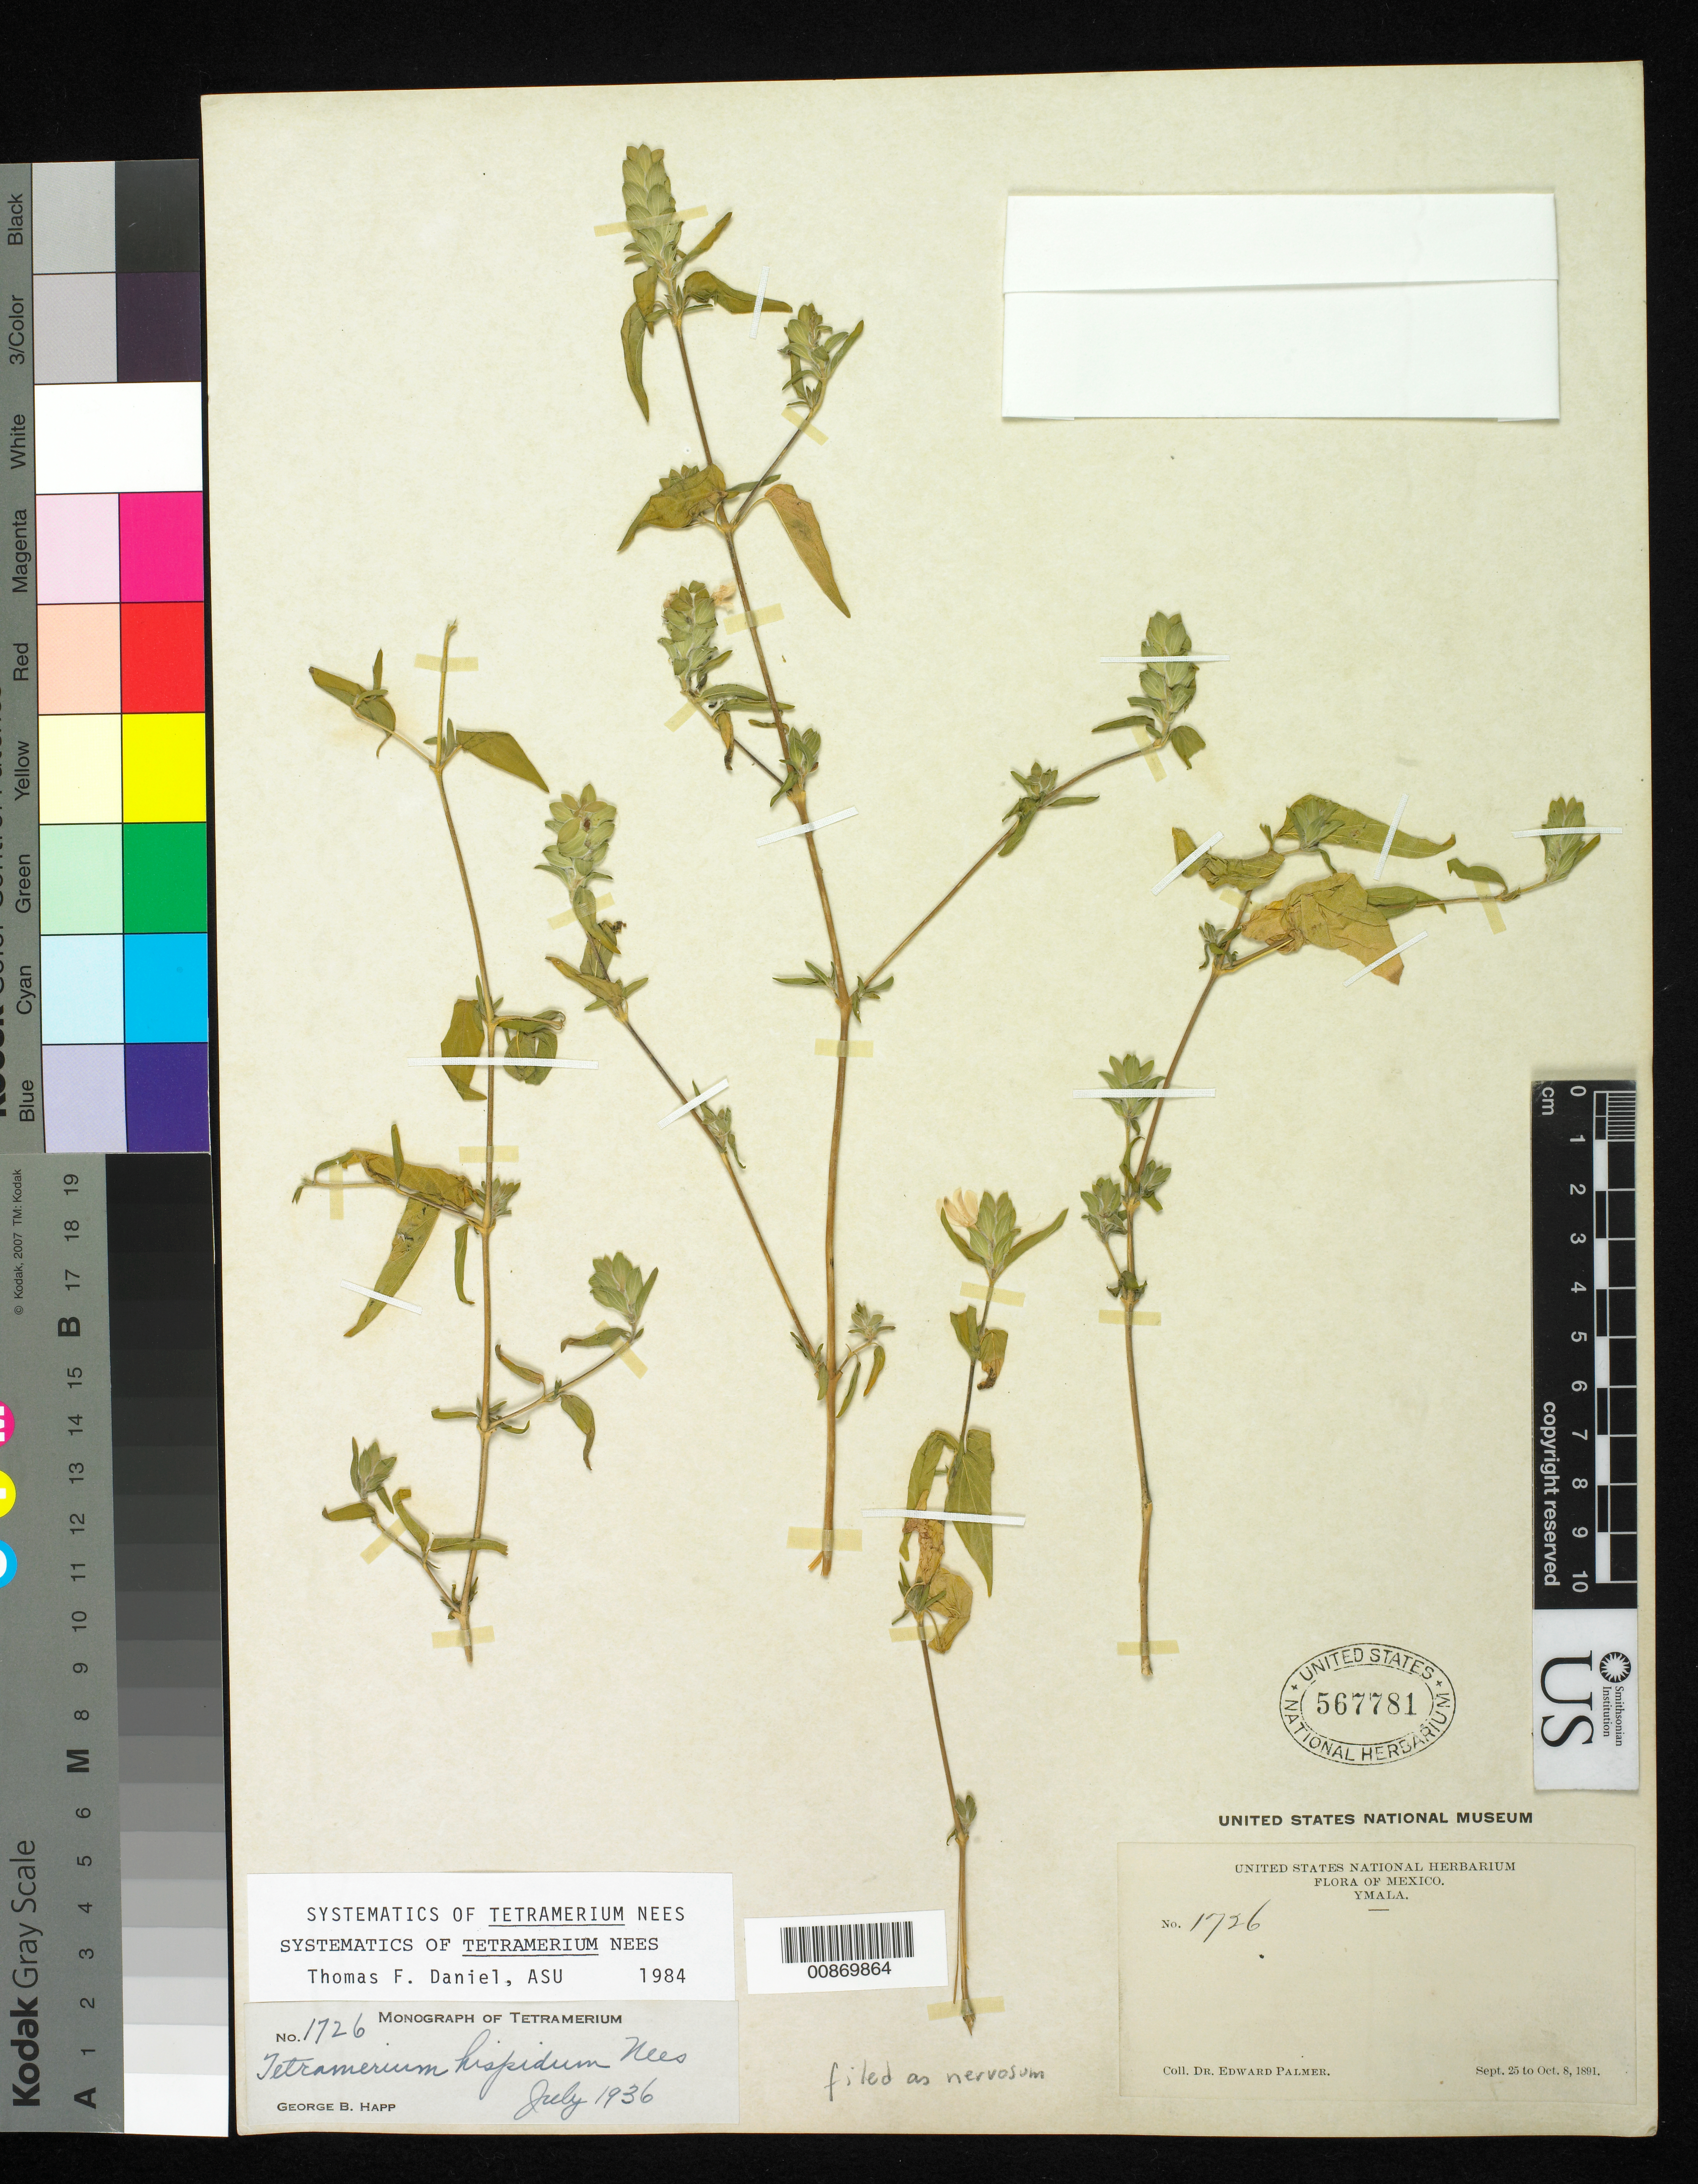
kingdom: Plantae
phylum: Tracheophyta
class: Magnoliopsida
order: Lamiales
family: Acanthaceae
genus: Tetramerium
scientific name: Tetramerium nervosum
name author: Nees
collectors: E. Palmer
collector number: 1726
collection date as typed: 25 Sep 1891 to 08 Oct 1891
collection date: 1891-09-25/1891-10-08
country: Mexico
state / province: Sinaloa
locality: Ymala, Sinaloa.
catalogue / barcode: US 567781